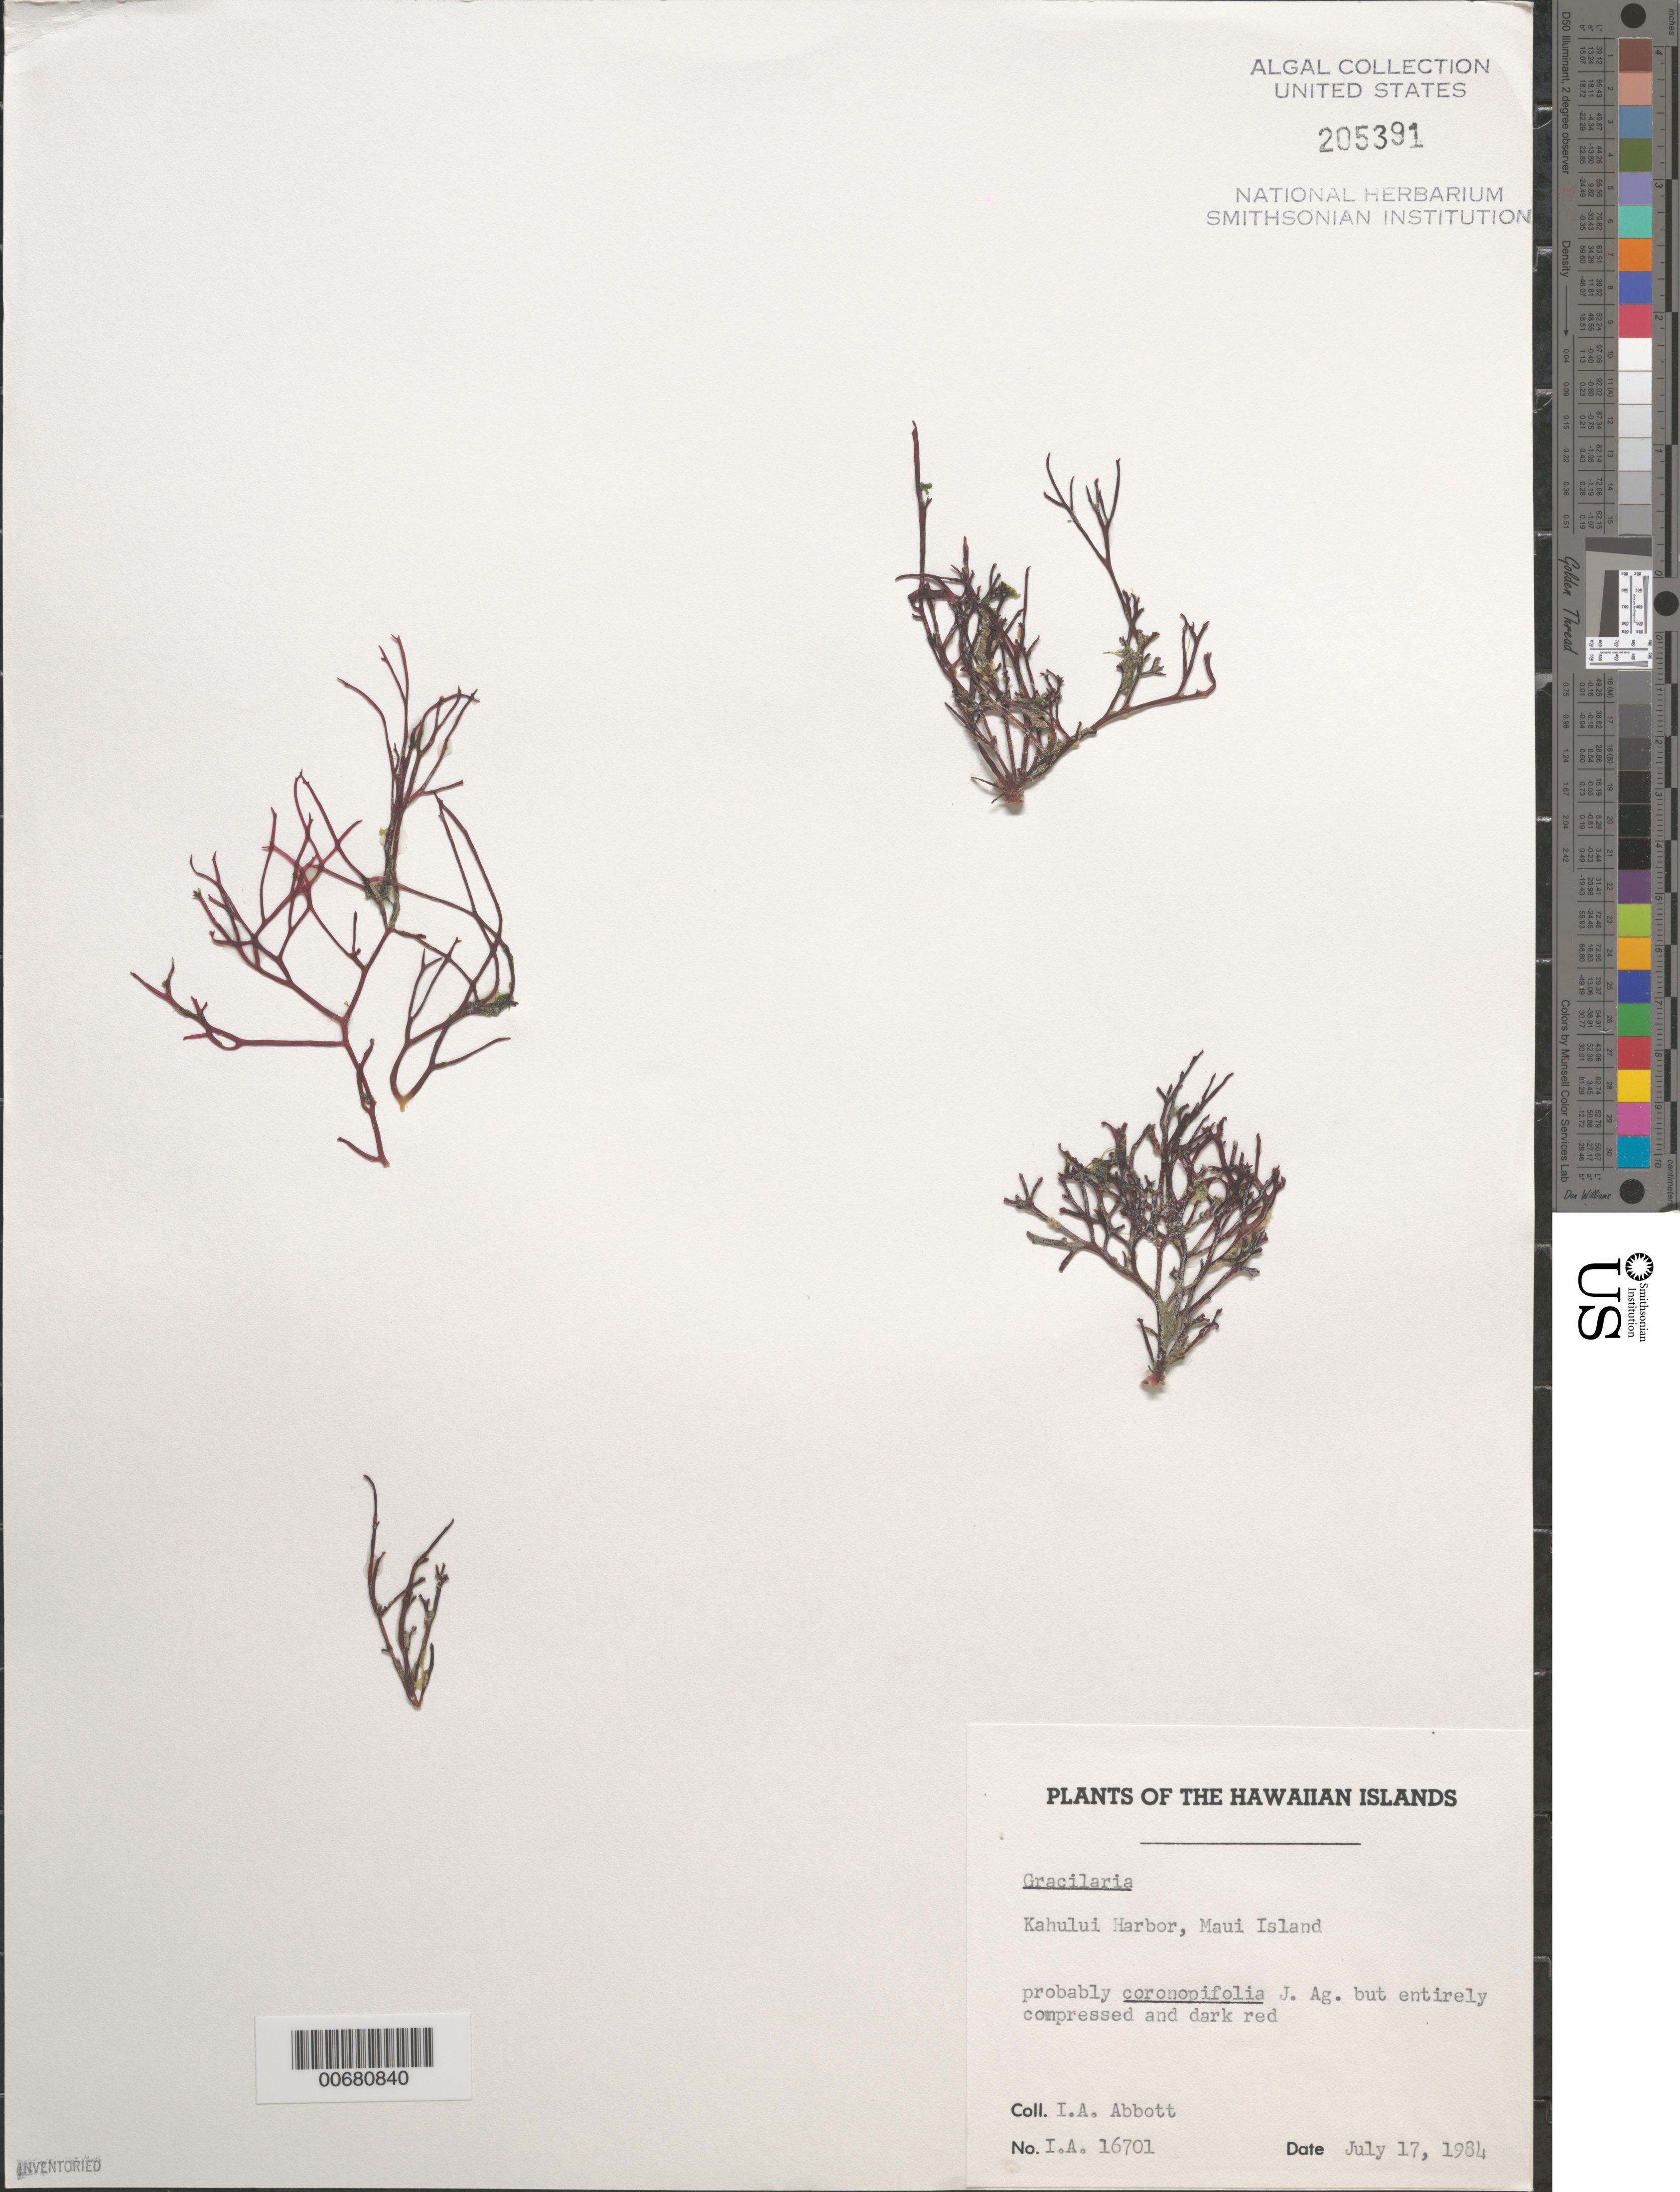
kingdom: Plantae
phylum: Rhodophyta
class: Florideophyceae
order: Gracilariales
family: Gracilariaceae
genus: Gracilaria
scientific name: Gracilaria sp.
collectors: I. A. Abbott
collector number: IAA 16701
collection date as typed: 17 Jul 1984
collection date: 1984-07-17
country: United States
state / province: Hawaii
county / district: Maui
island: Maui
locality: Kahului Harbor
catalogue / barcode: US 205391